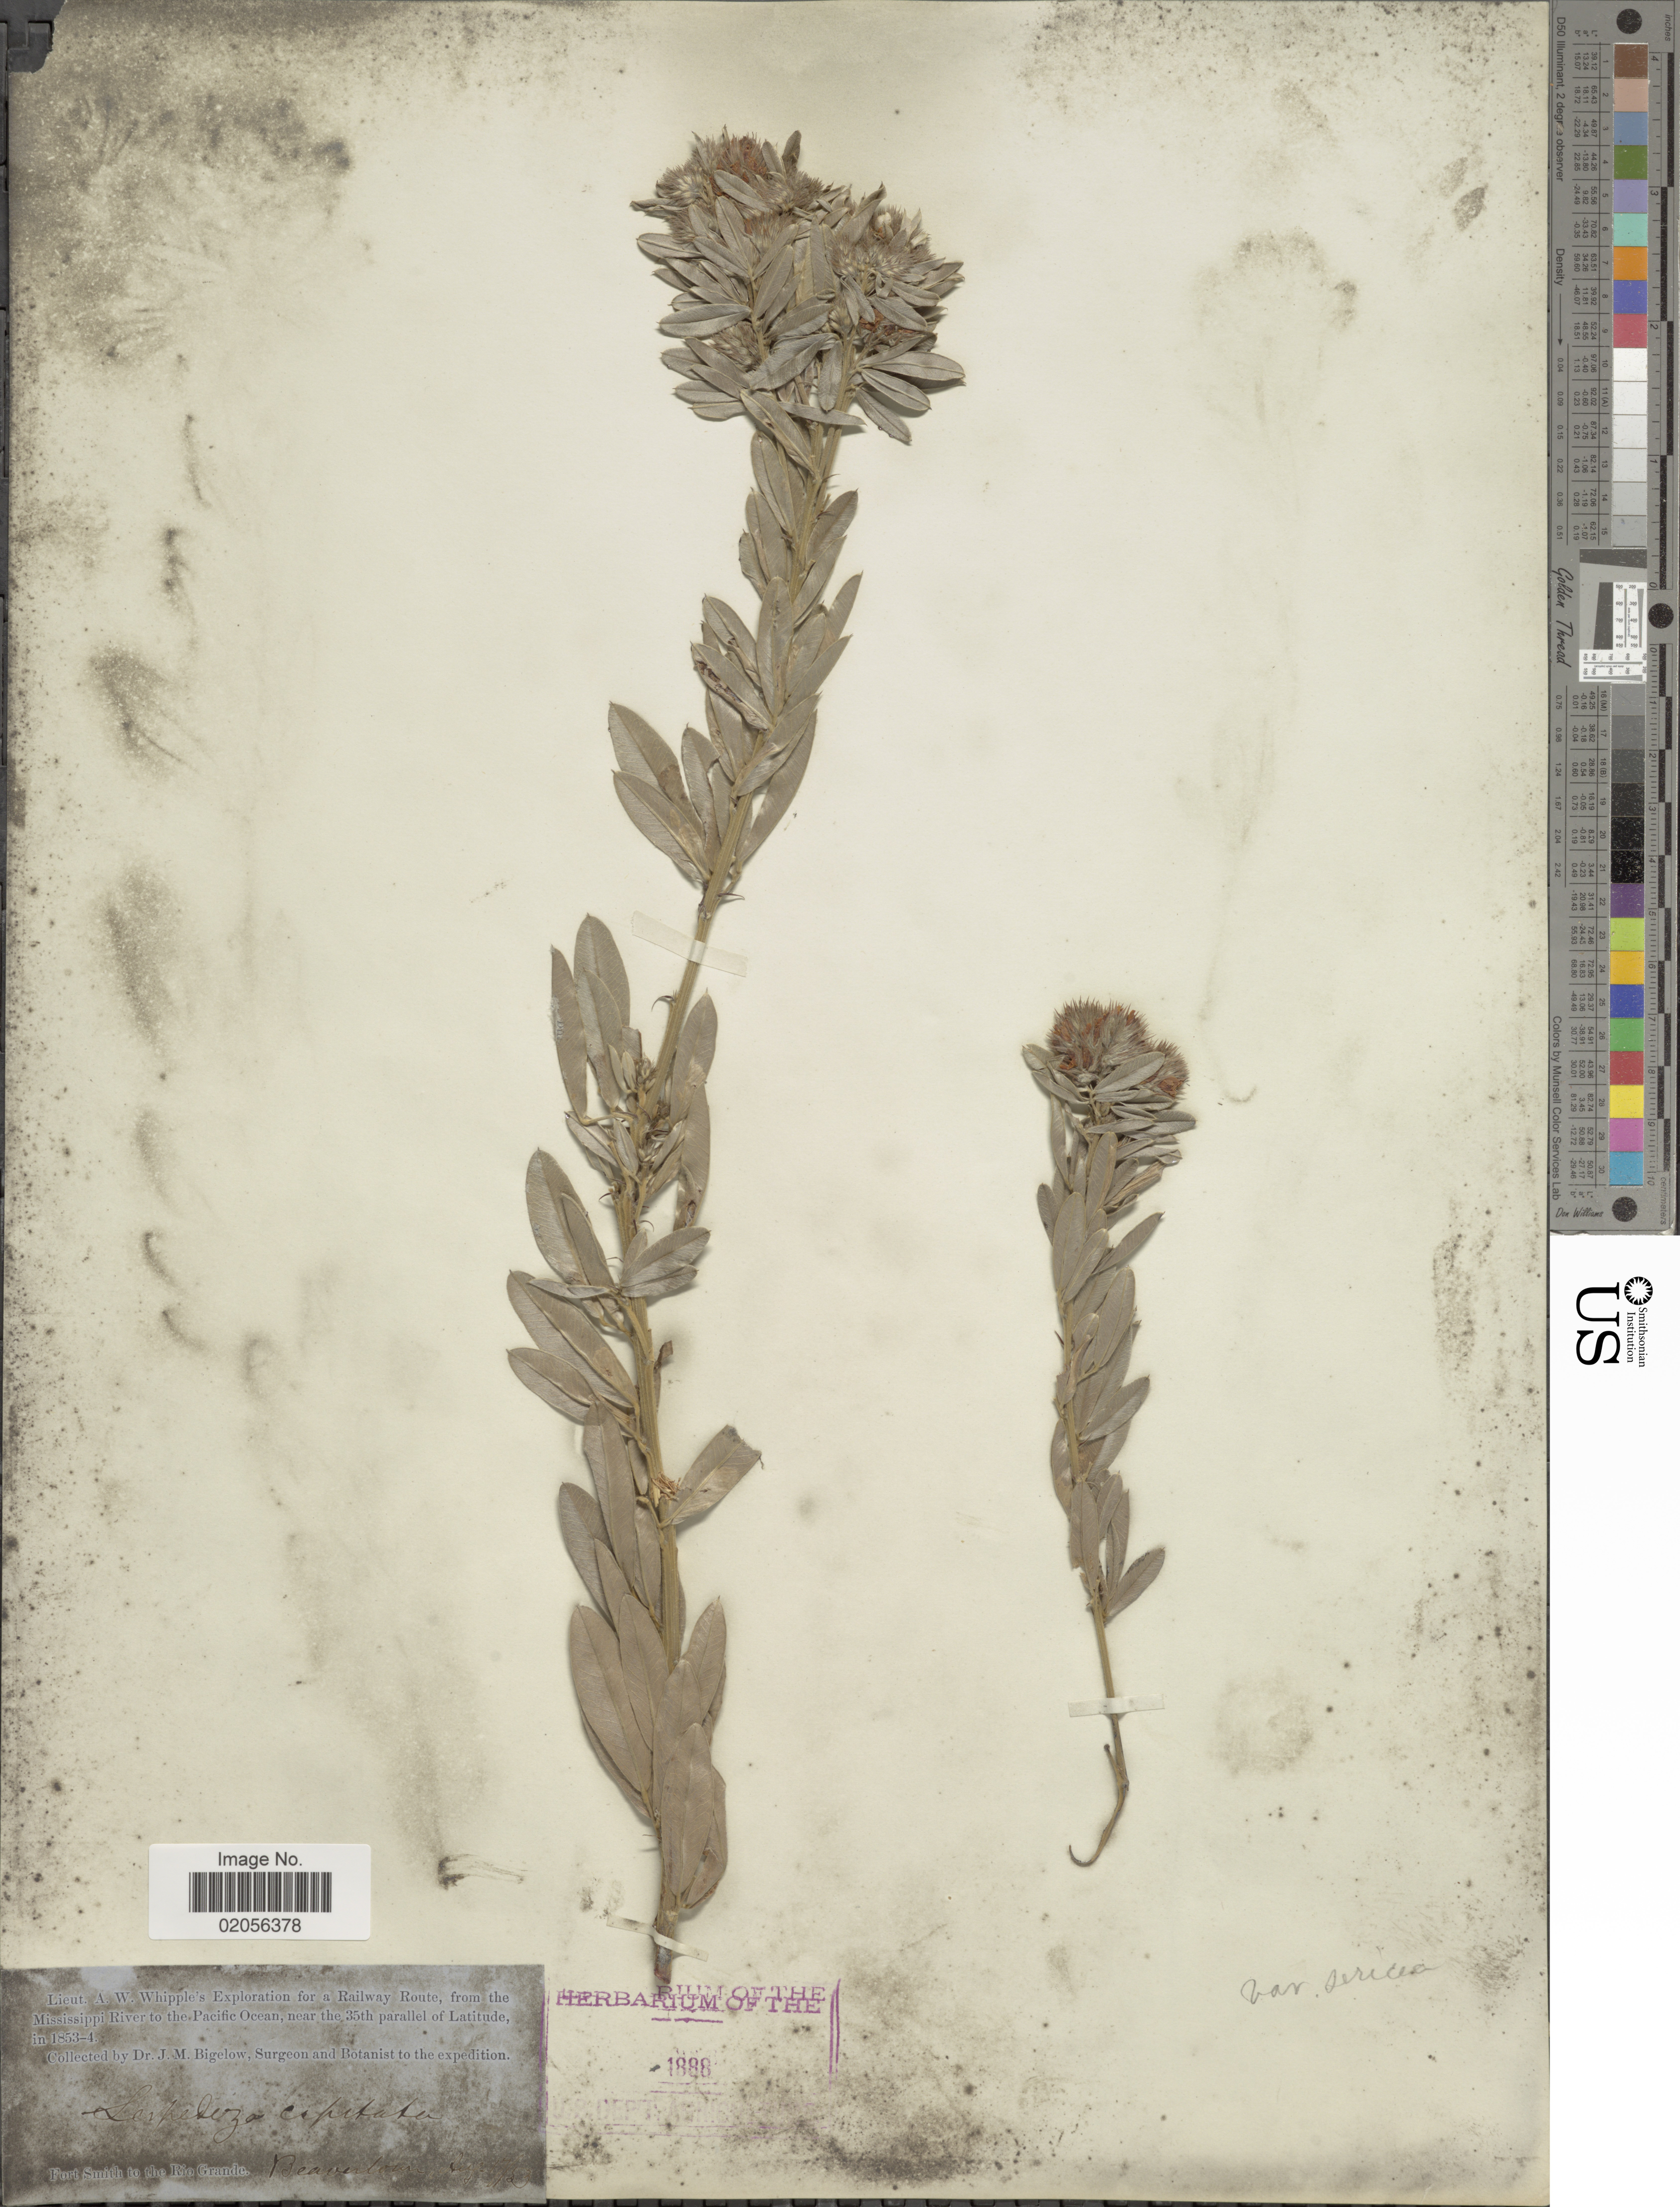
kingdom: Plantae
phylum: Tracheophyta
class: Magnoliopsida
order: Fabales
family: Fabaceae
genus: Lespedeza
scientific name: Lespedeza capitata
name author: Michx.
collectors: J. M. Bigelow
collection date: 1853-08-18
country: United States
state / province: Oklahoma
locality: Fort Smith to the Rio Grande. Beavertown